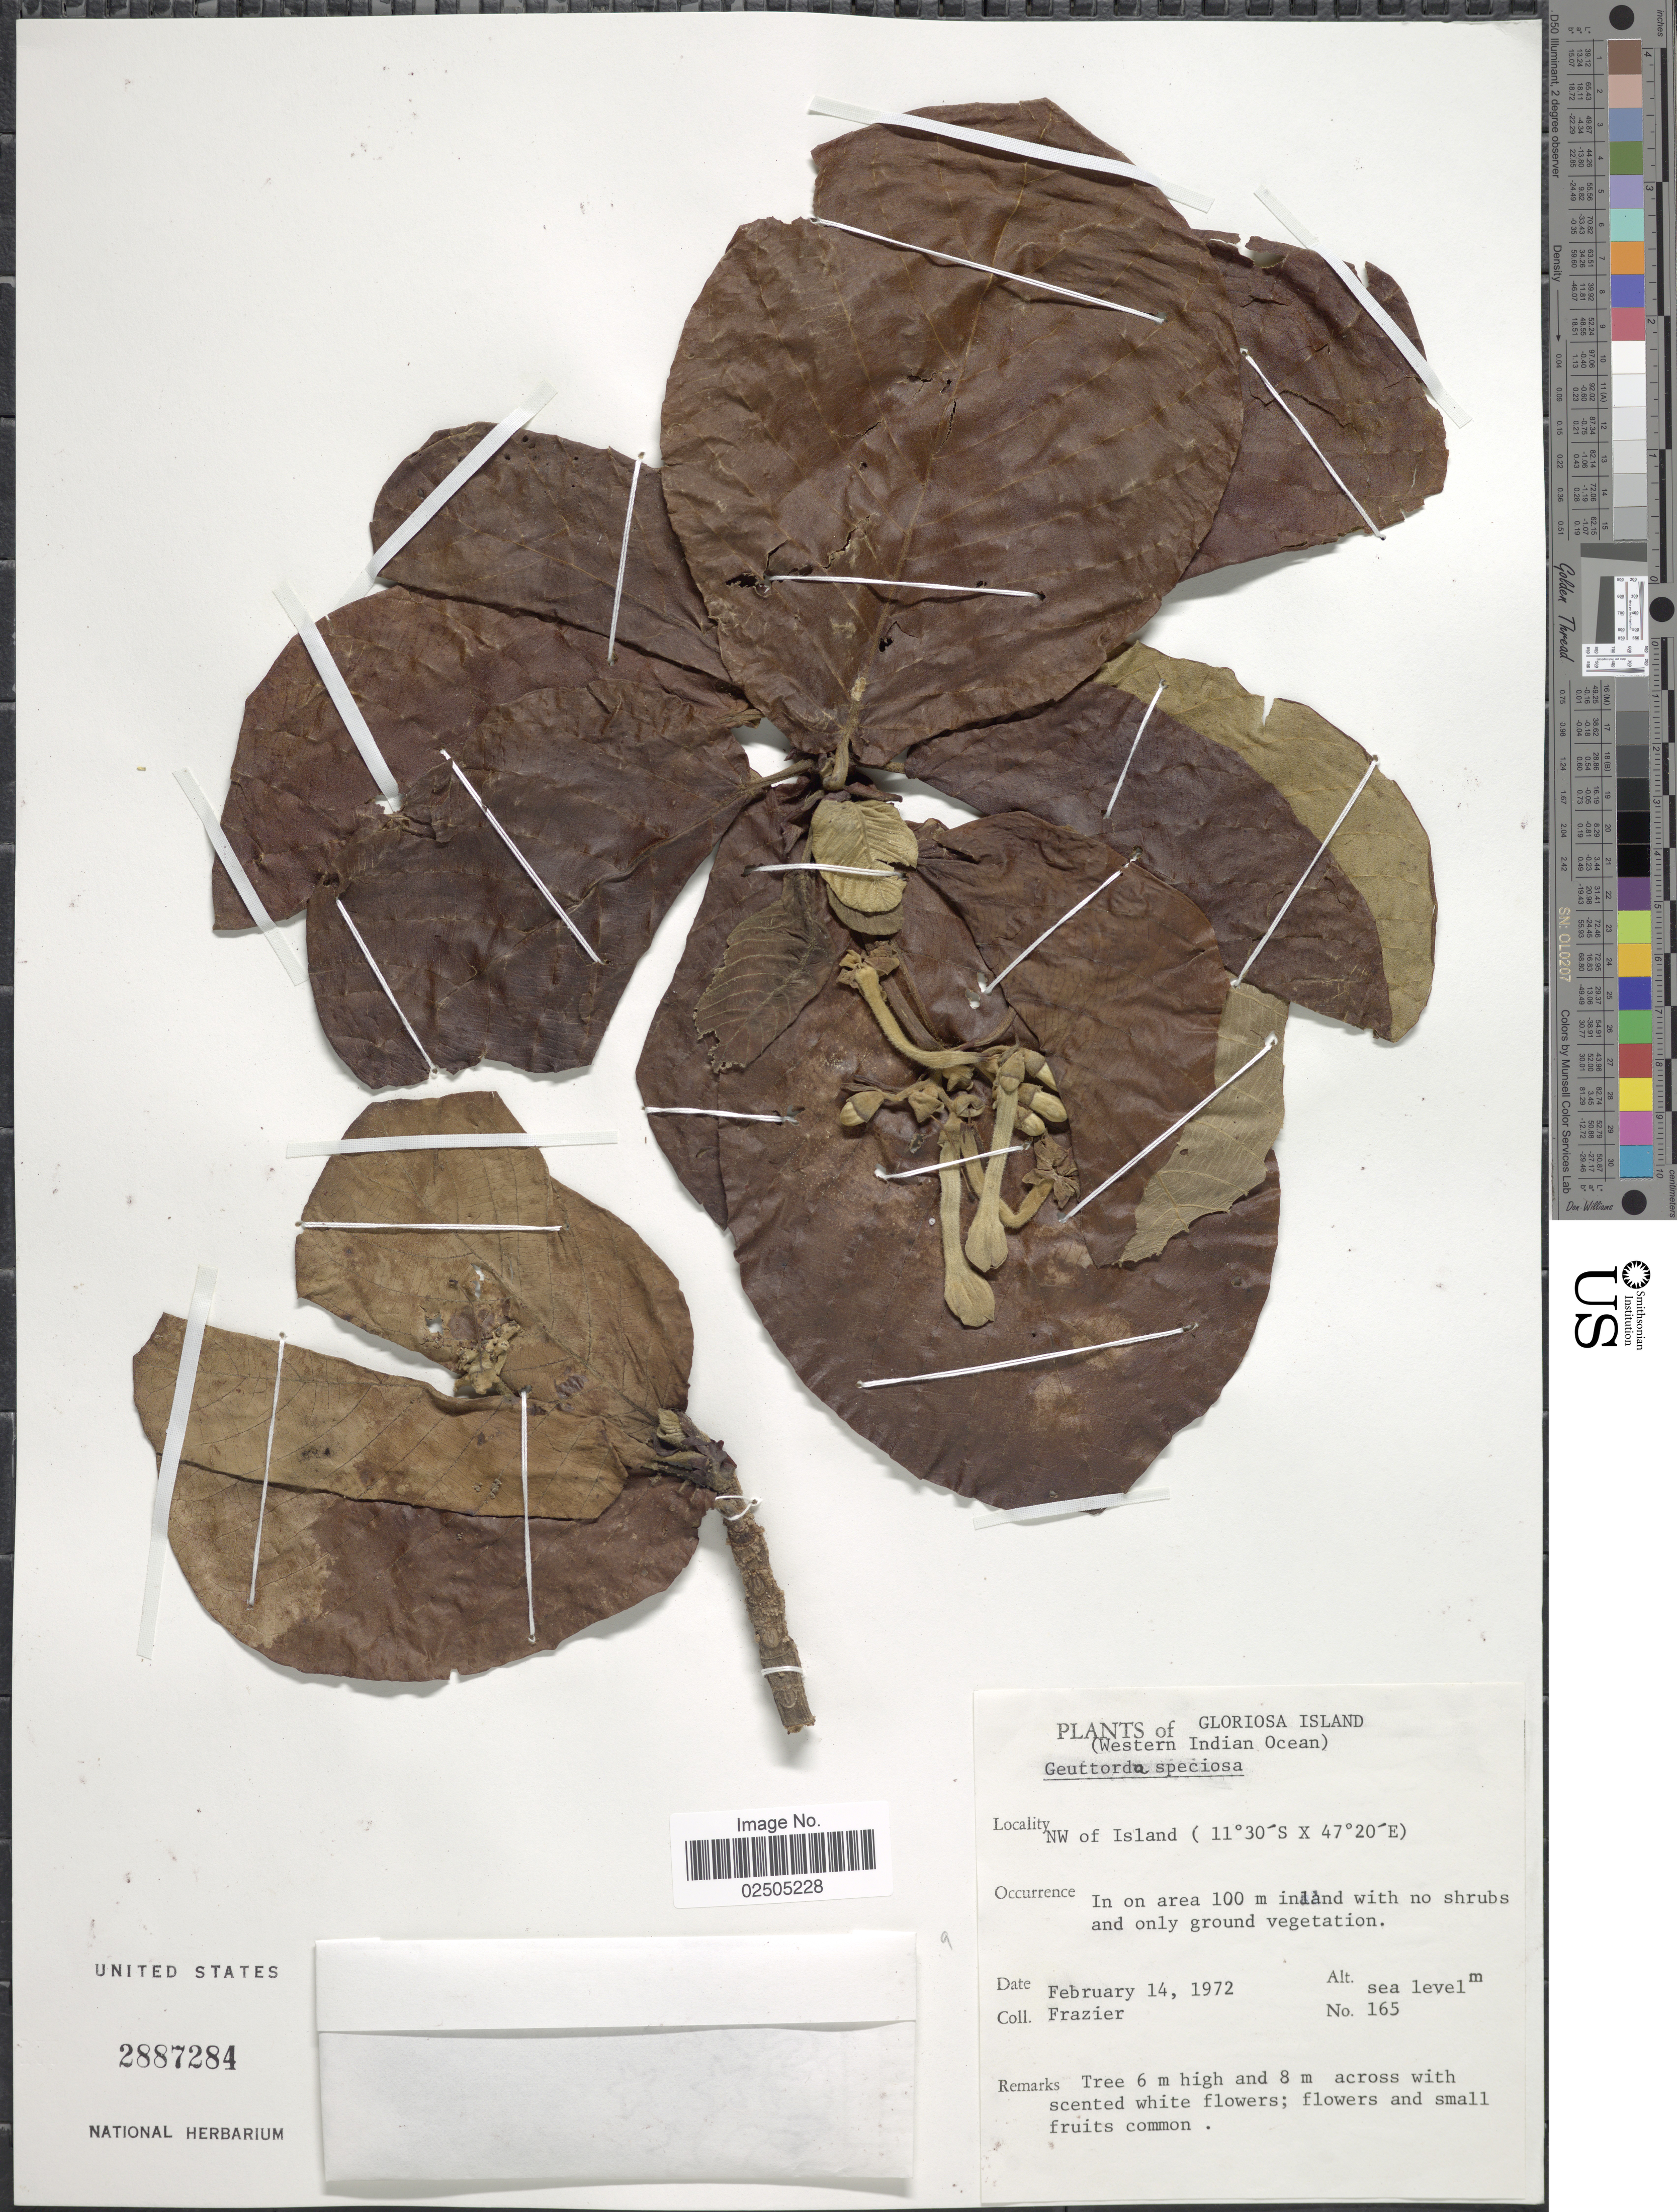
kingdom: Plantae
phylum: Tracheophyta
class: Magnoliopsida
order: Gentianales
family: Rubiaceae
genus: Guettarda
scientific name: Guettarda speciosa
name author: L.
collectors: Frazier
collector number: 165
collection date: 1972-02-14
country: French Southern Territories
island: Île Glorieuse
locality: Île Glorieuse (Western Indian Ocean) NW of Island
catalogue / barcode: US 2887284